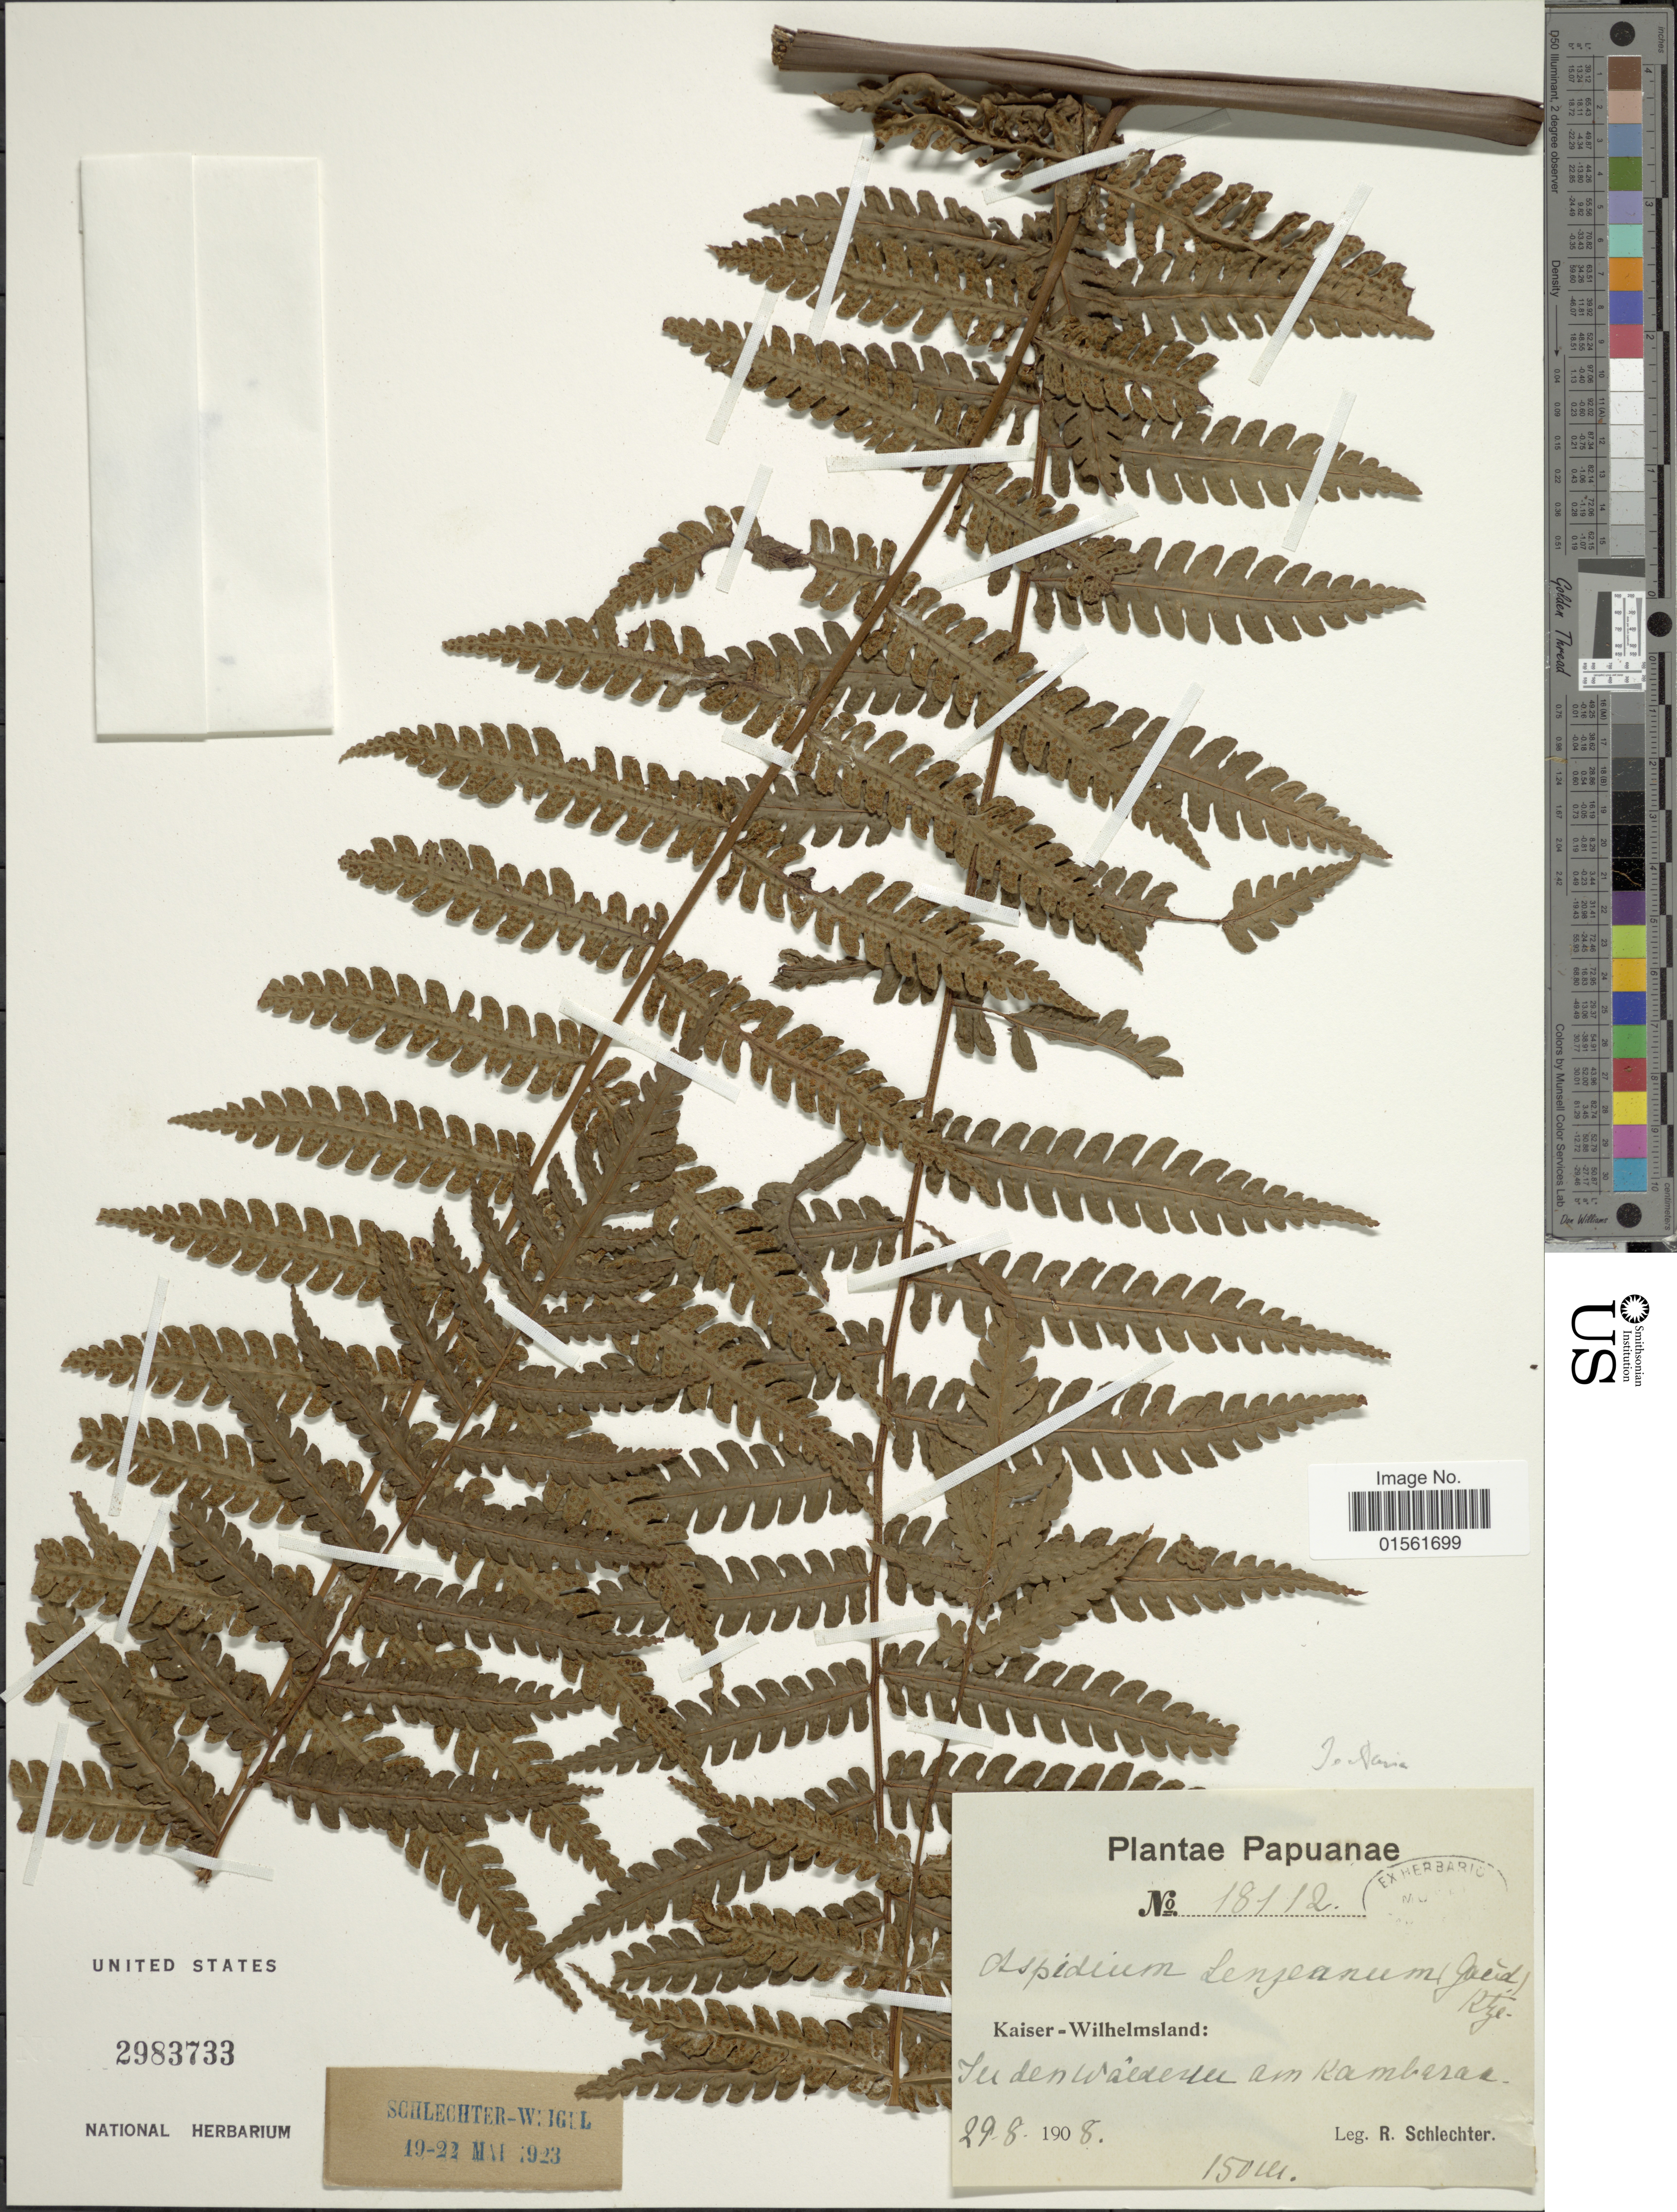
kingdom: Plantae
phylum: Tracheophyta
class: Polypodiopsida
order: Polypodiales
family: Dryopteridaceae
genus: Pleocnemia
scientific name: Pleocnemia leuzeana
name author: (Gaudich.) C. Presl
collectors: F. R. R. Schlechter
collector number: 18112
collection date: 1908-08-29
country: Papua New Guinea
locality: Papuanae, Kaiser-Wilhelmsland: In den Wäldern am Kambarae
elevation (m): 150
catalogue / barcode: US 2983733